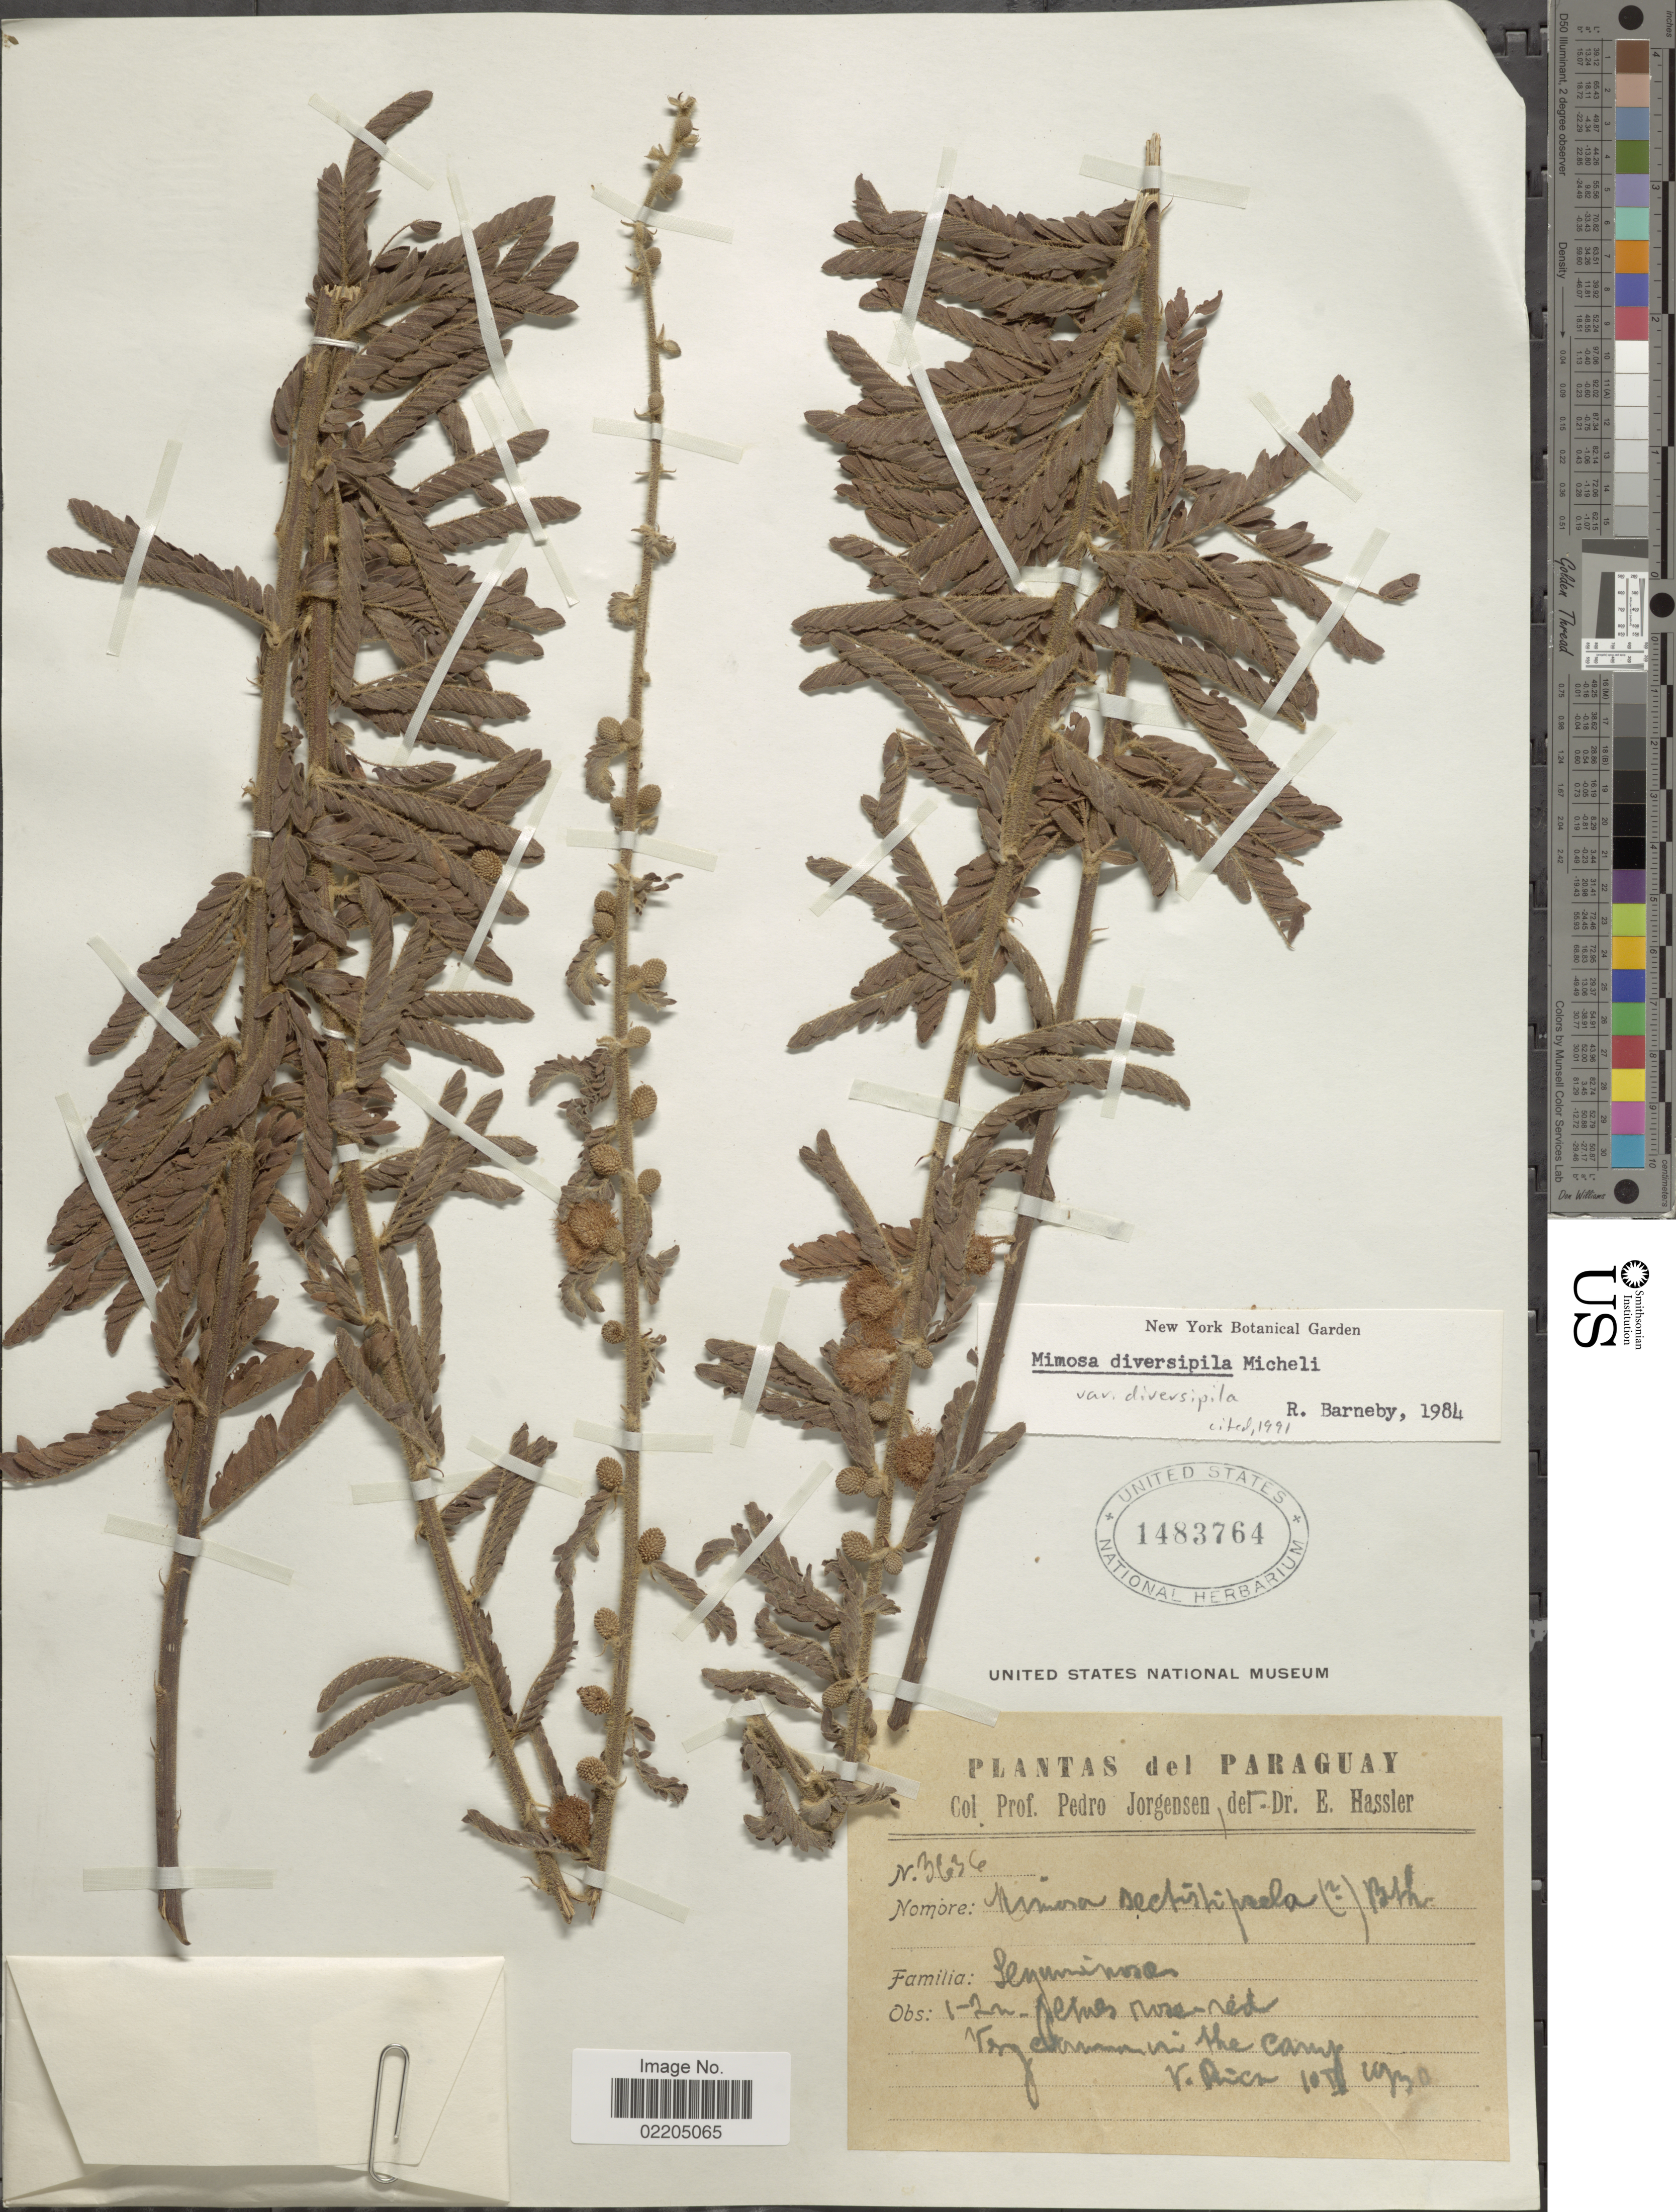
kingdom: Plantae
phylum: Tracheophyta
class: Magnoliopsida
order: Fabales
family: Fabaceae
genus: Mimosa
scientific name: Mimosa diversipila var. diversipila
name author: Micheli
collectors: P. Jörgensen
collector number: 3636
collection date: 1930-04-10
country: Paraguay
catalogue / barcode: US 1483764